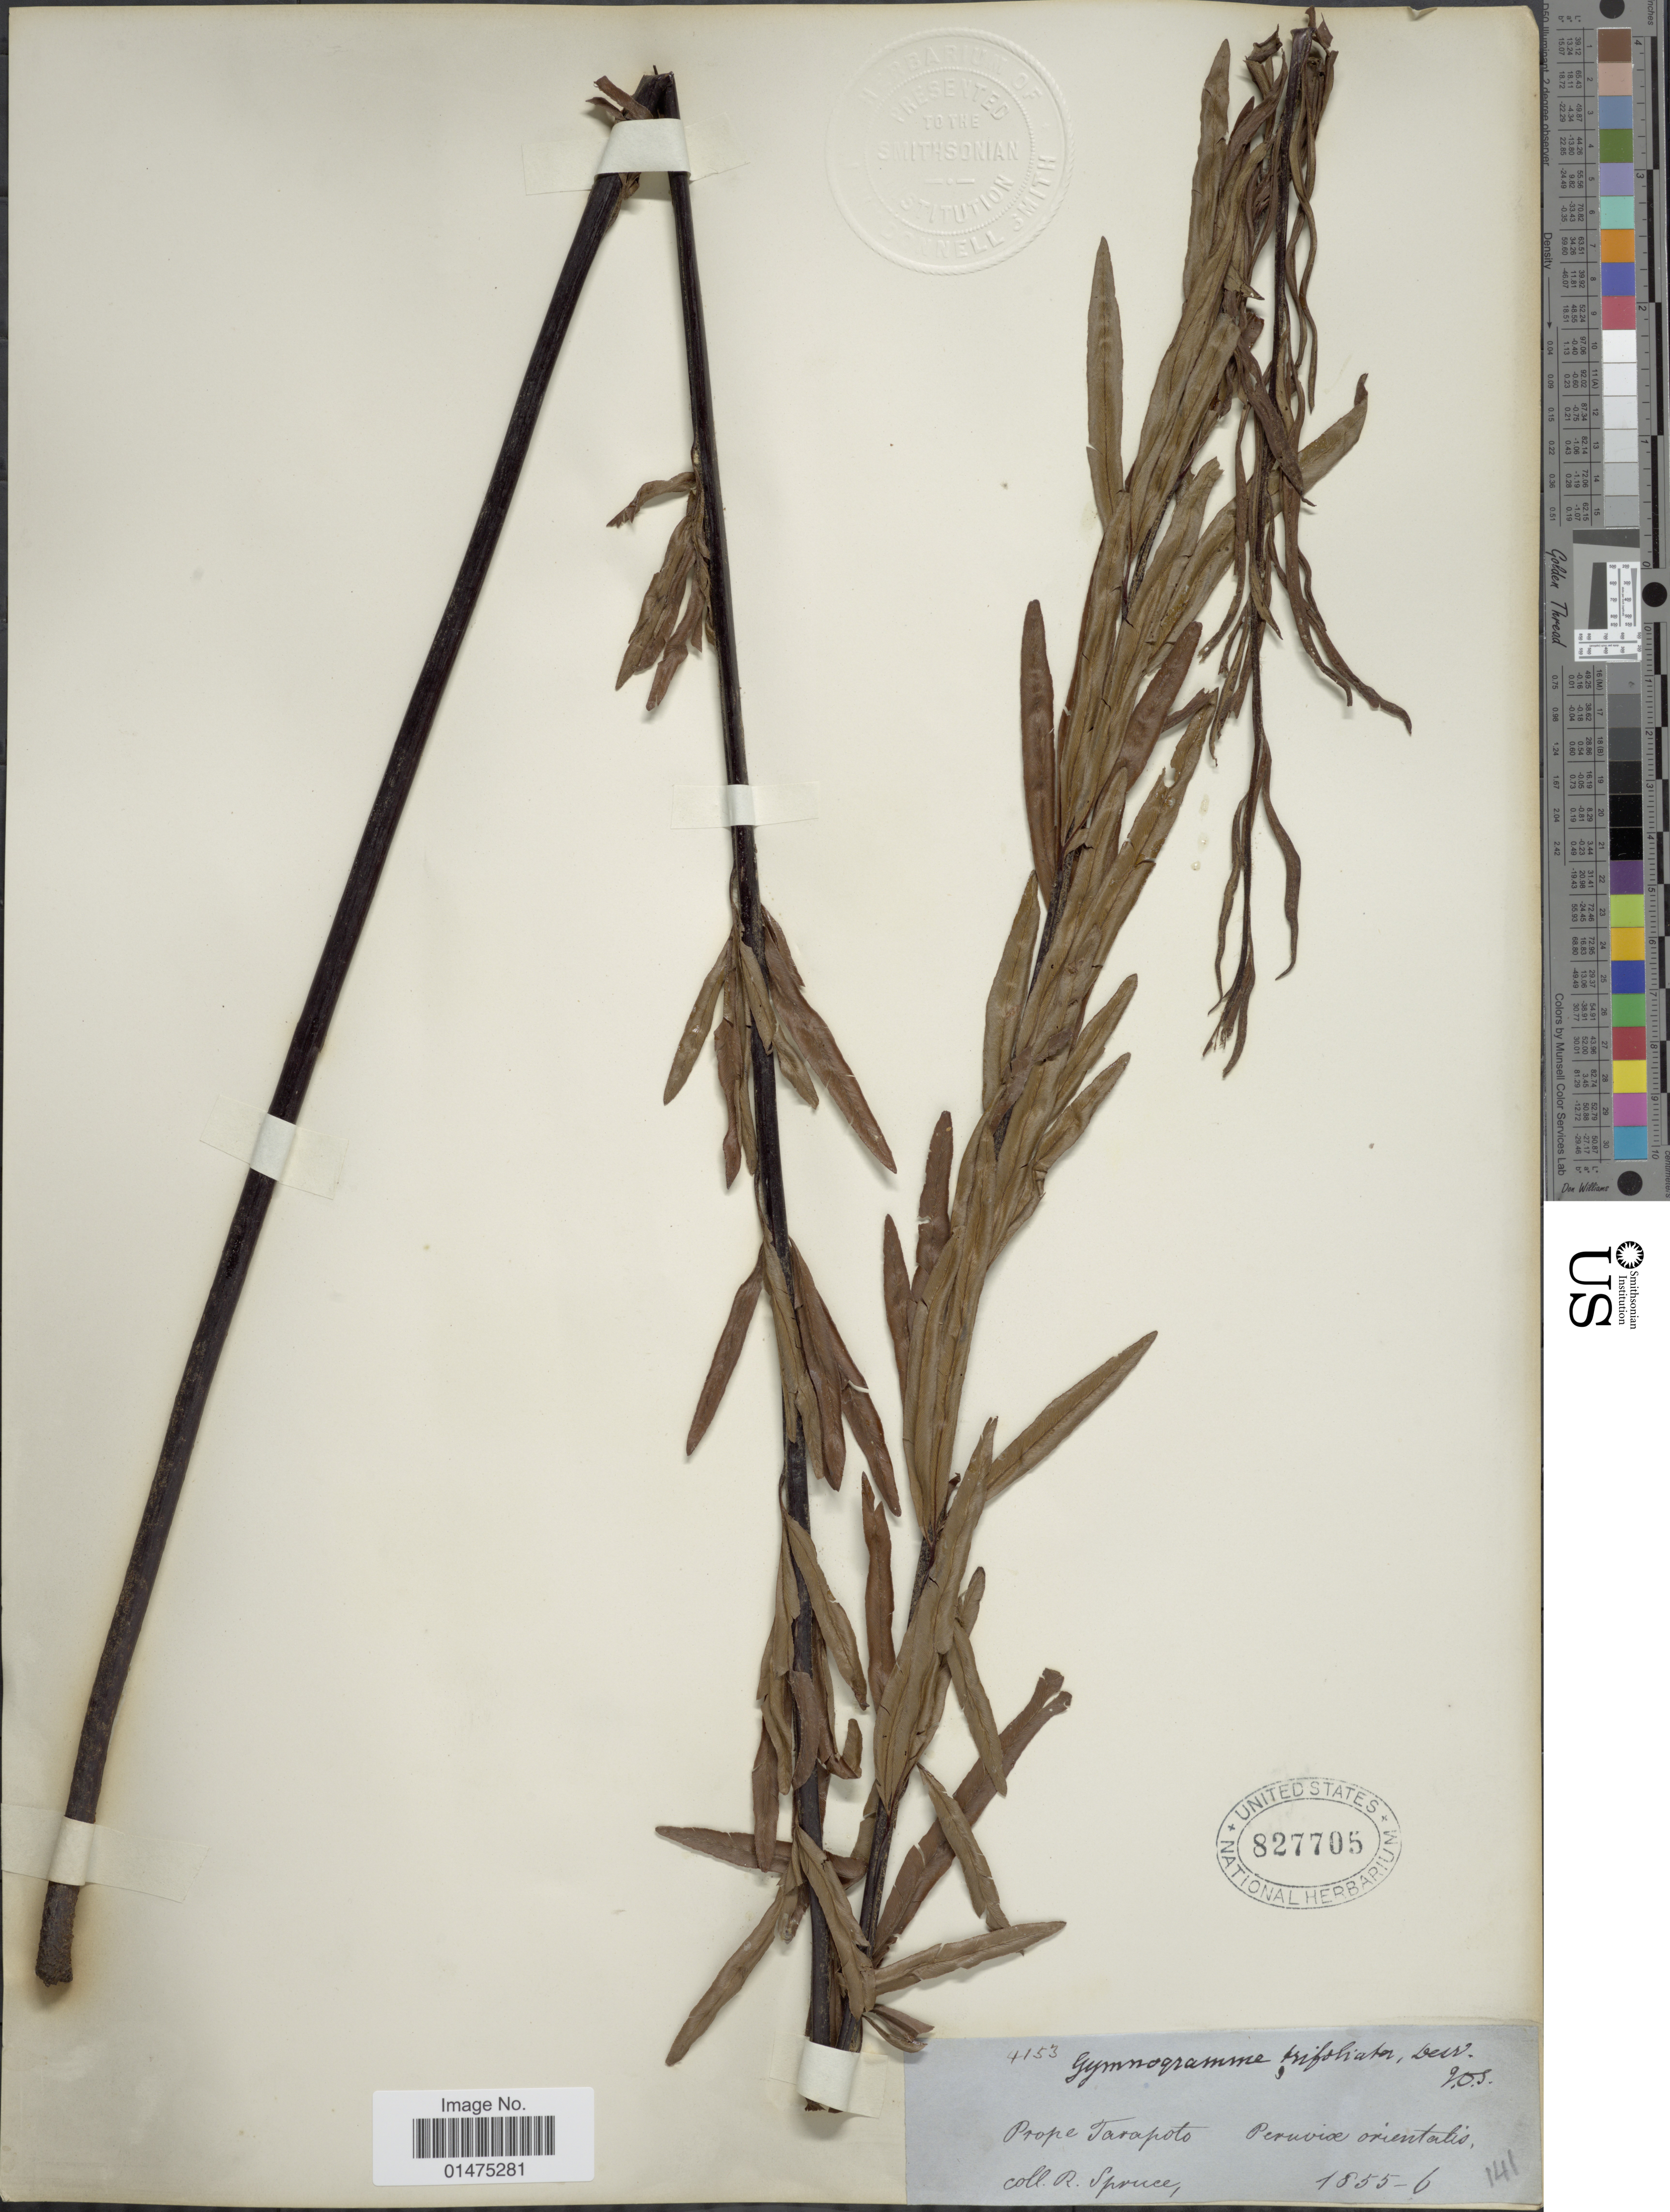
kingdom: Plantae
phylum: Tracheophyta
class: Polypodiopsida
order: Polypodiales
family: Pteridaceae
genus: Pityrogramma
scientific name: Pityrogramma trifoliata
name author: (L.) R.M. Tryon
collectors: R. Spruce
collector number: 4153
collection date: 1855/1856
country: Peru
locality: Prope Tarapoto, Peruviae orientalis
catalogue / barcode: US 827705